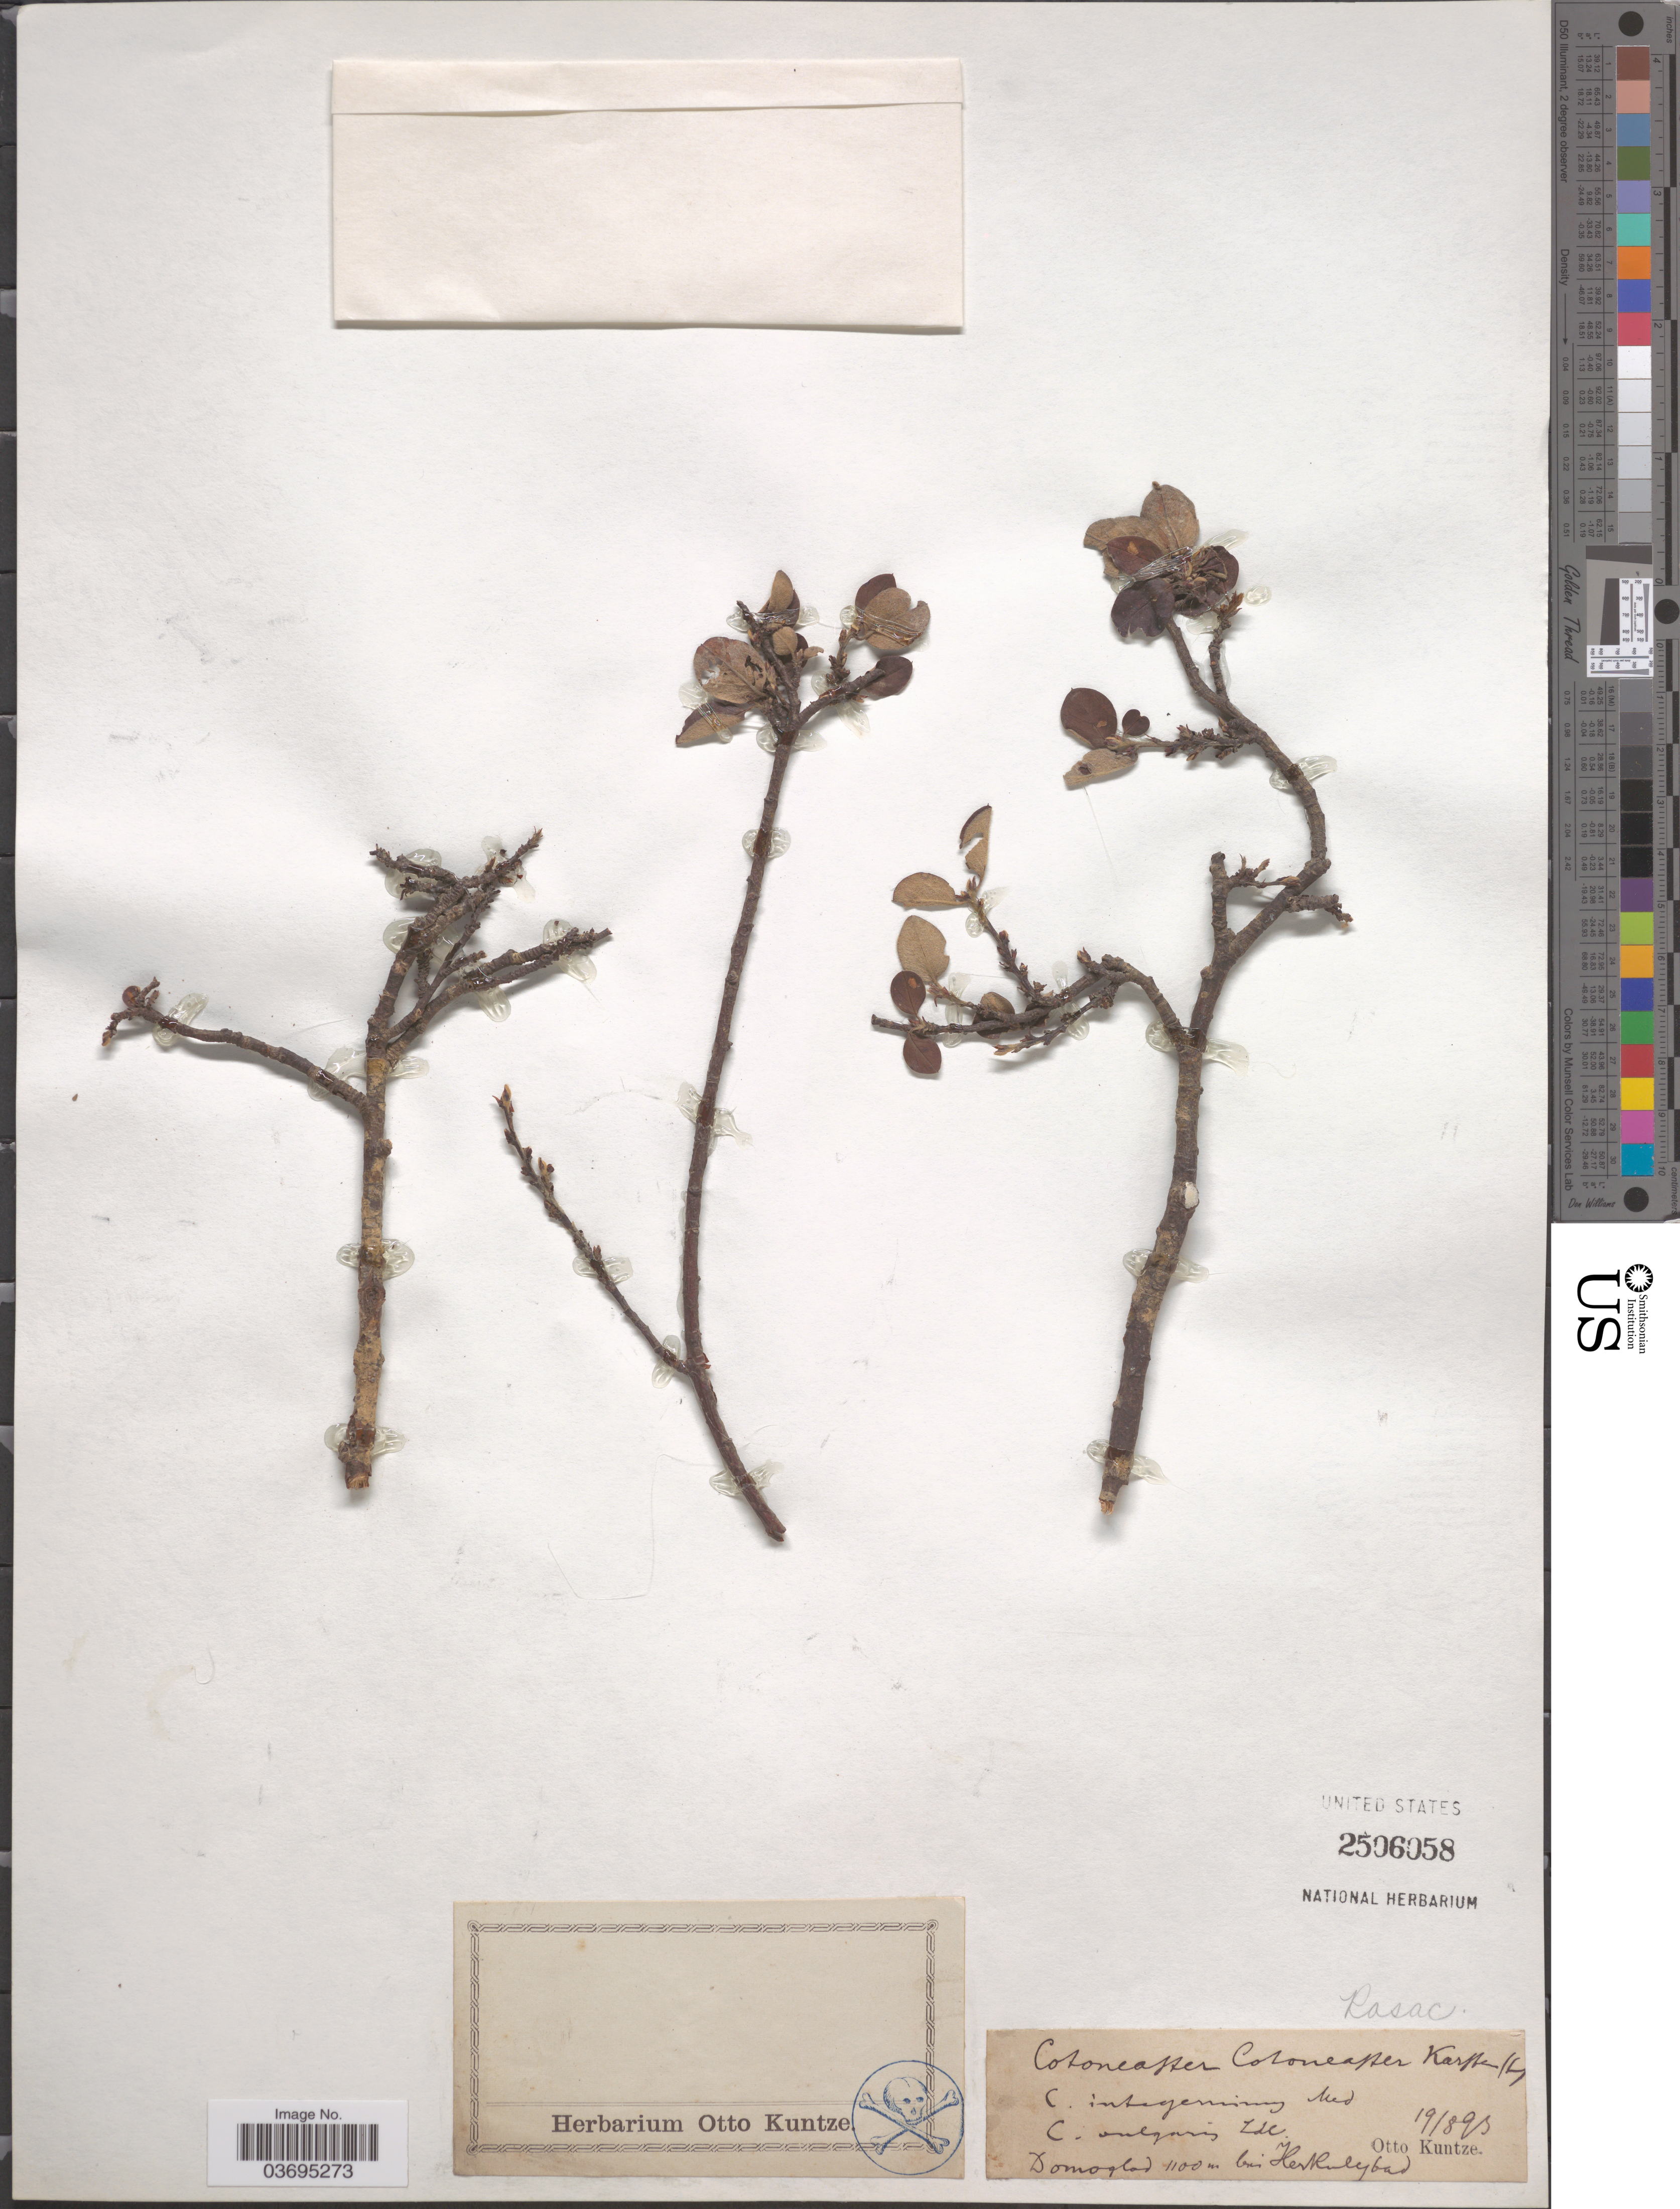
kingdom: Plantae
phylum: Tracheophyta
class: Magnoliopsida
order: Rosales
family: Rosaceae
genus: Cotoneaster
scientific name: Cotoneaster integerrimus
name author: Medik.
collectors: C.E.O. Kuntze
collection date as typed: Transcribed d/m/y: 19/8/93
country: Romania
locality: Domoglod [interpreted] bai Herkulesbad.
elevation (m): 1100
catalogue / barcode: US 2506058